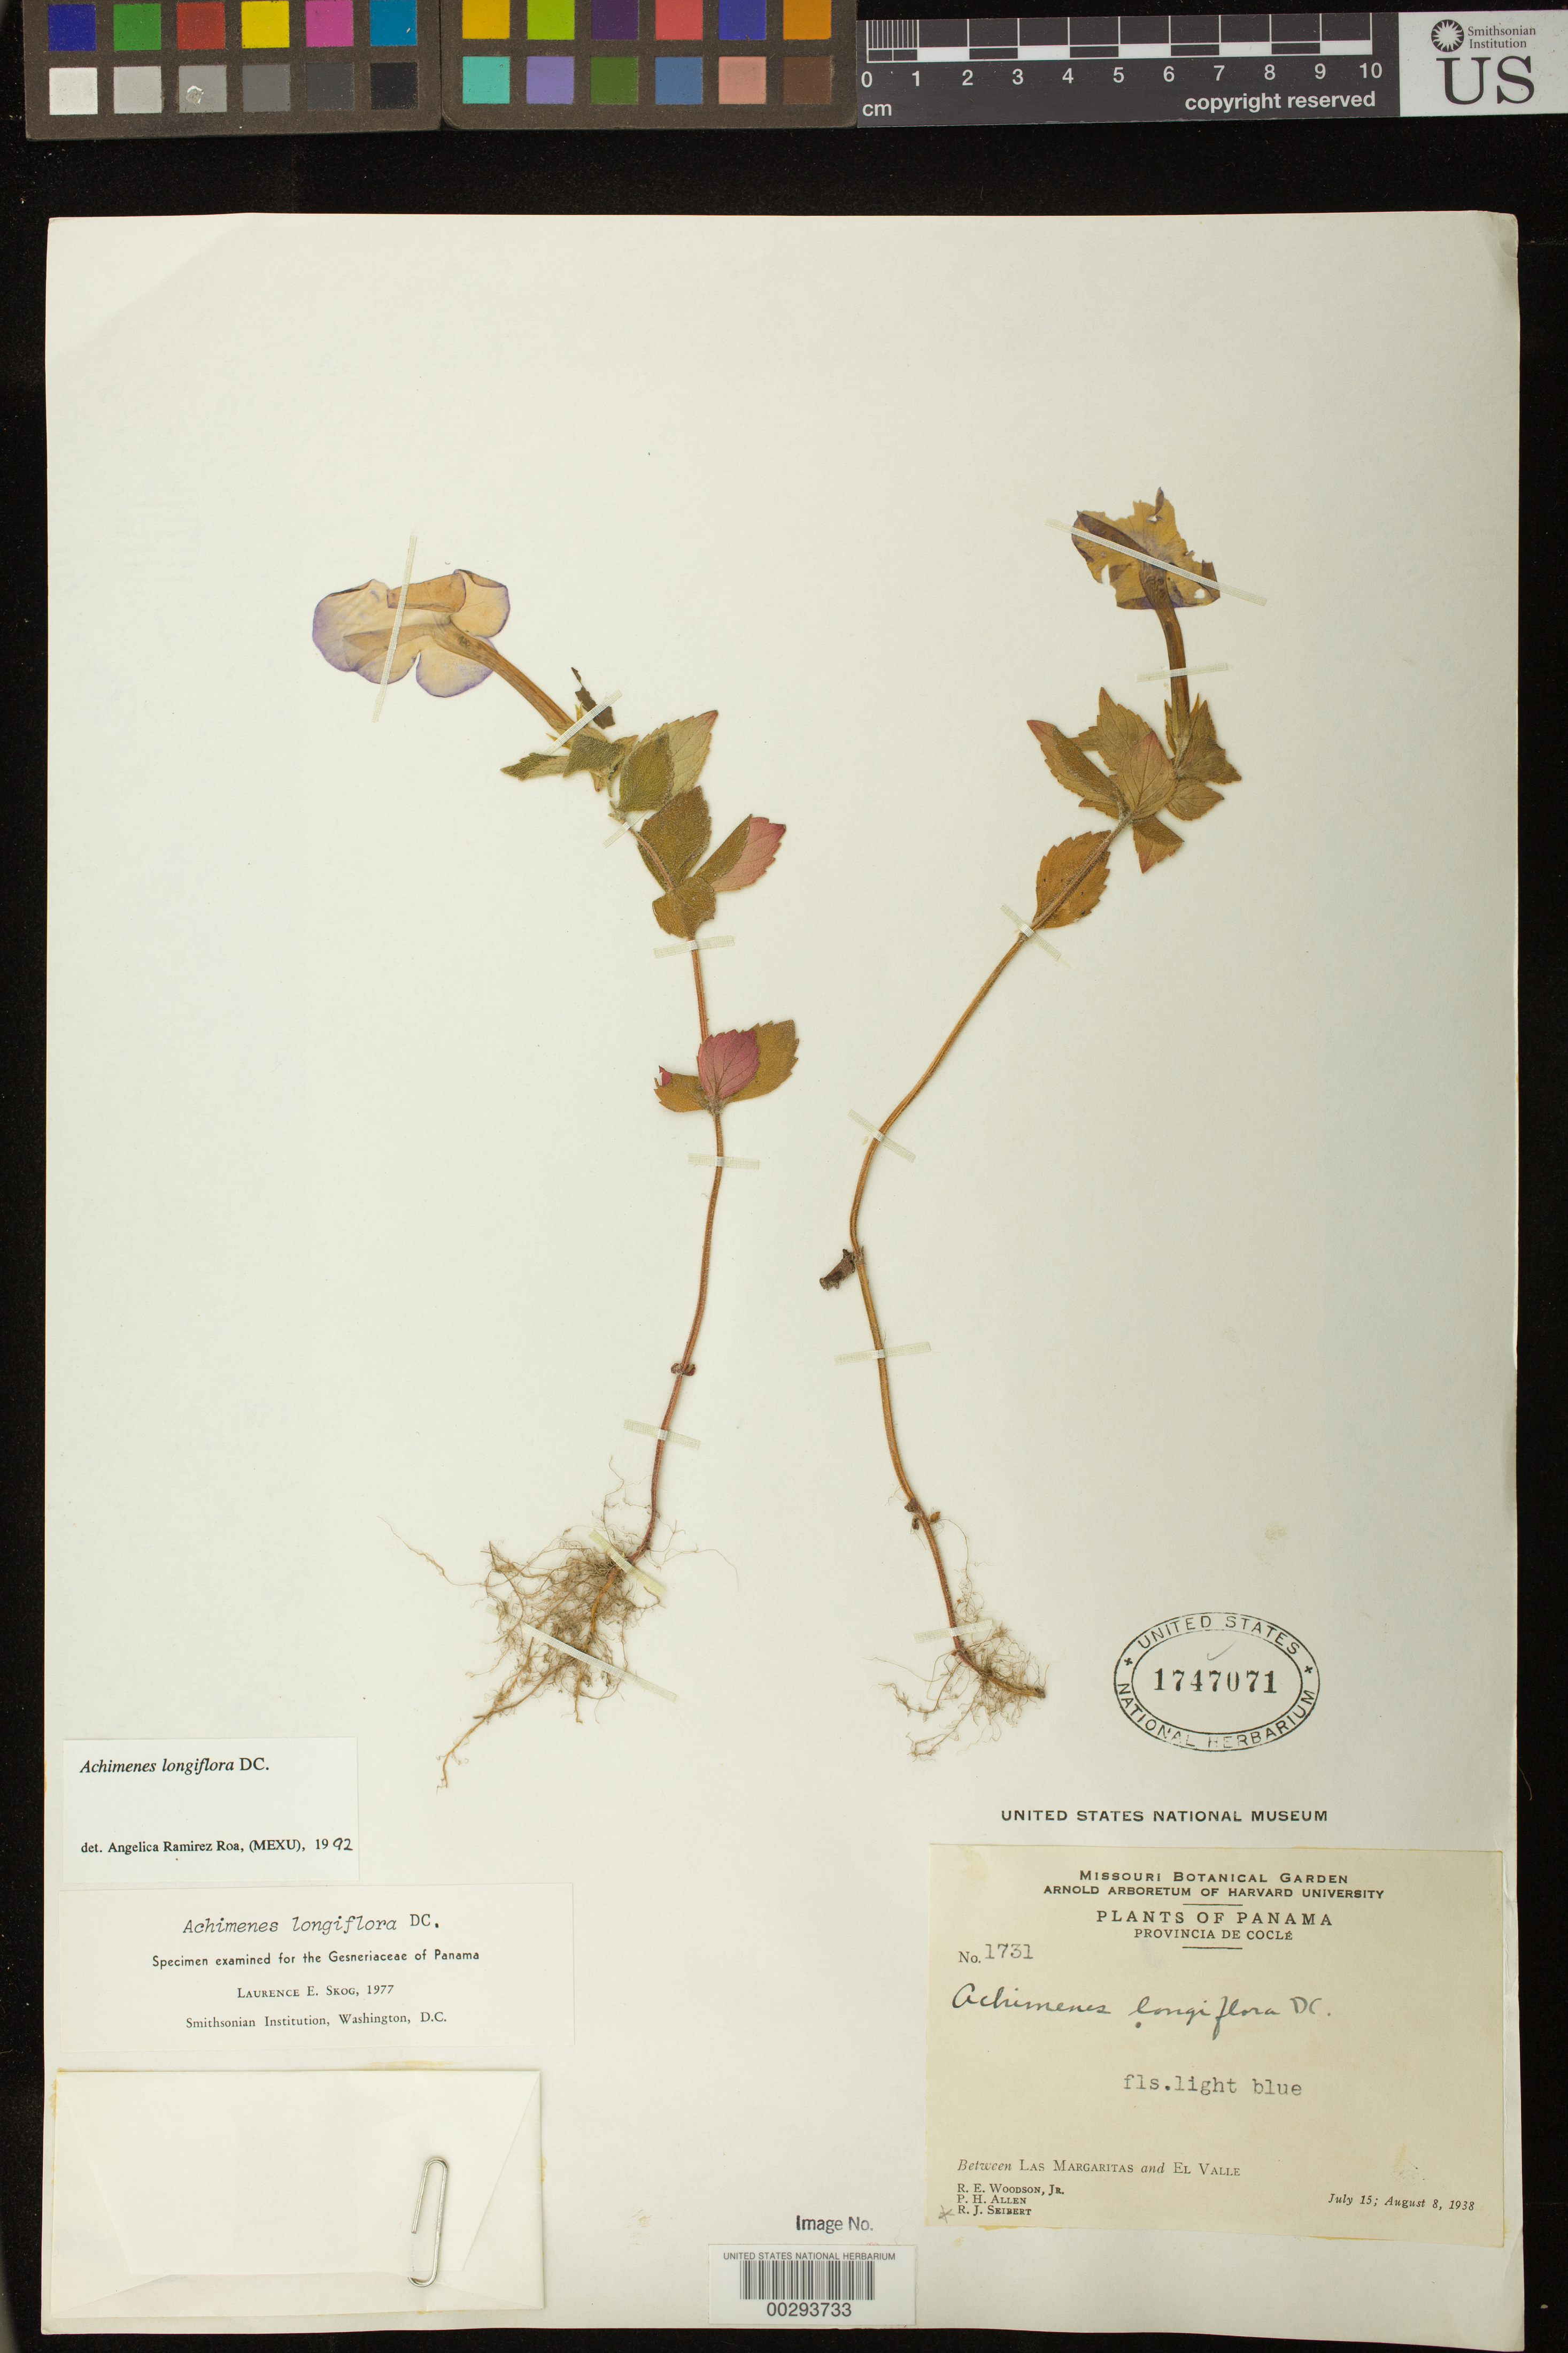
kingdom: Plantae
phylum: Tracheophyta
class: Magnoliopsida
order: Lamiales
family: Gesneriaceae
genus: Achimenes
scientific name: Achimenes longiflora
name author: DC.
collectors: R. E. Woodson, P. H. Allen & R. J. Seibert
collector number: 1731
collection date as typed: Jul-Aug 1938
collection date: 1938-07/1938-08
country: Panama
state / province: Coclé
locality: Between Las Margaritas and El Valle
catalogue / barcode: US 1747071